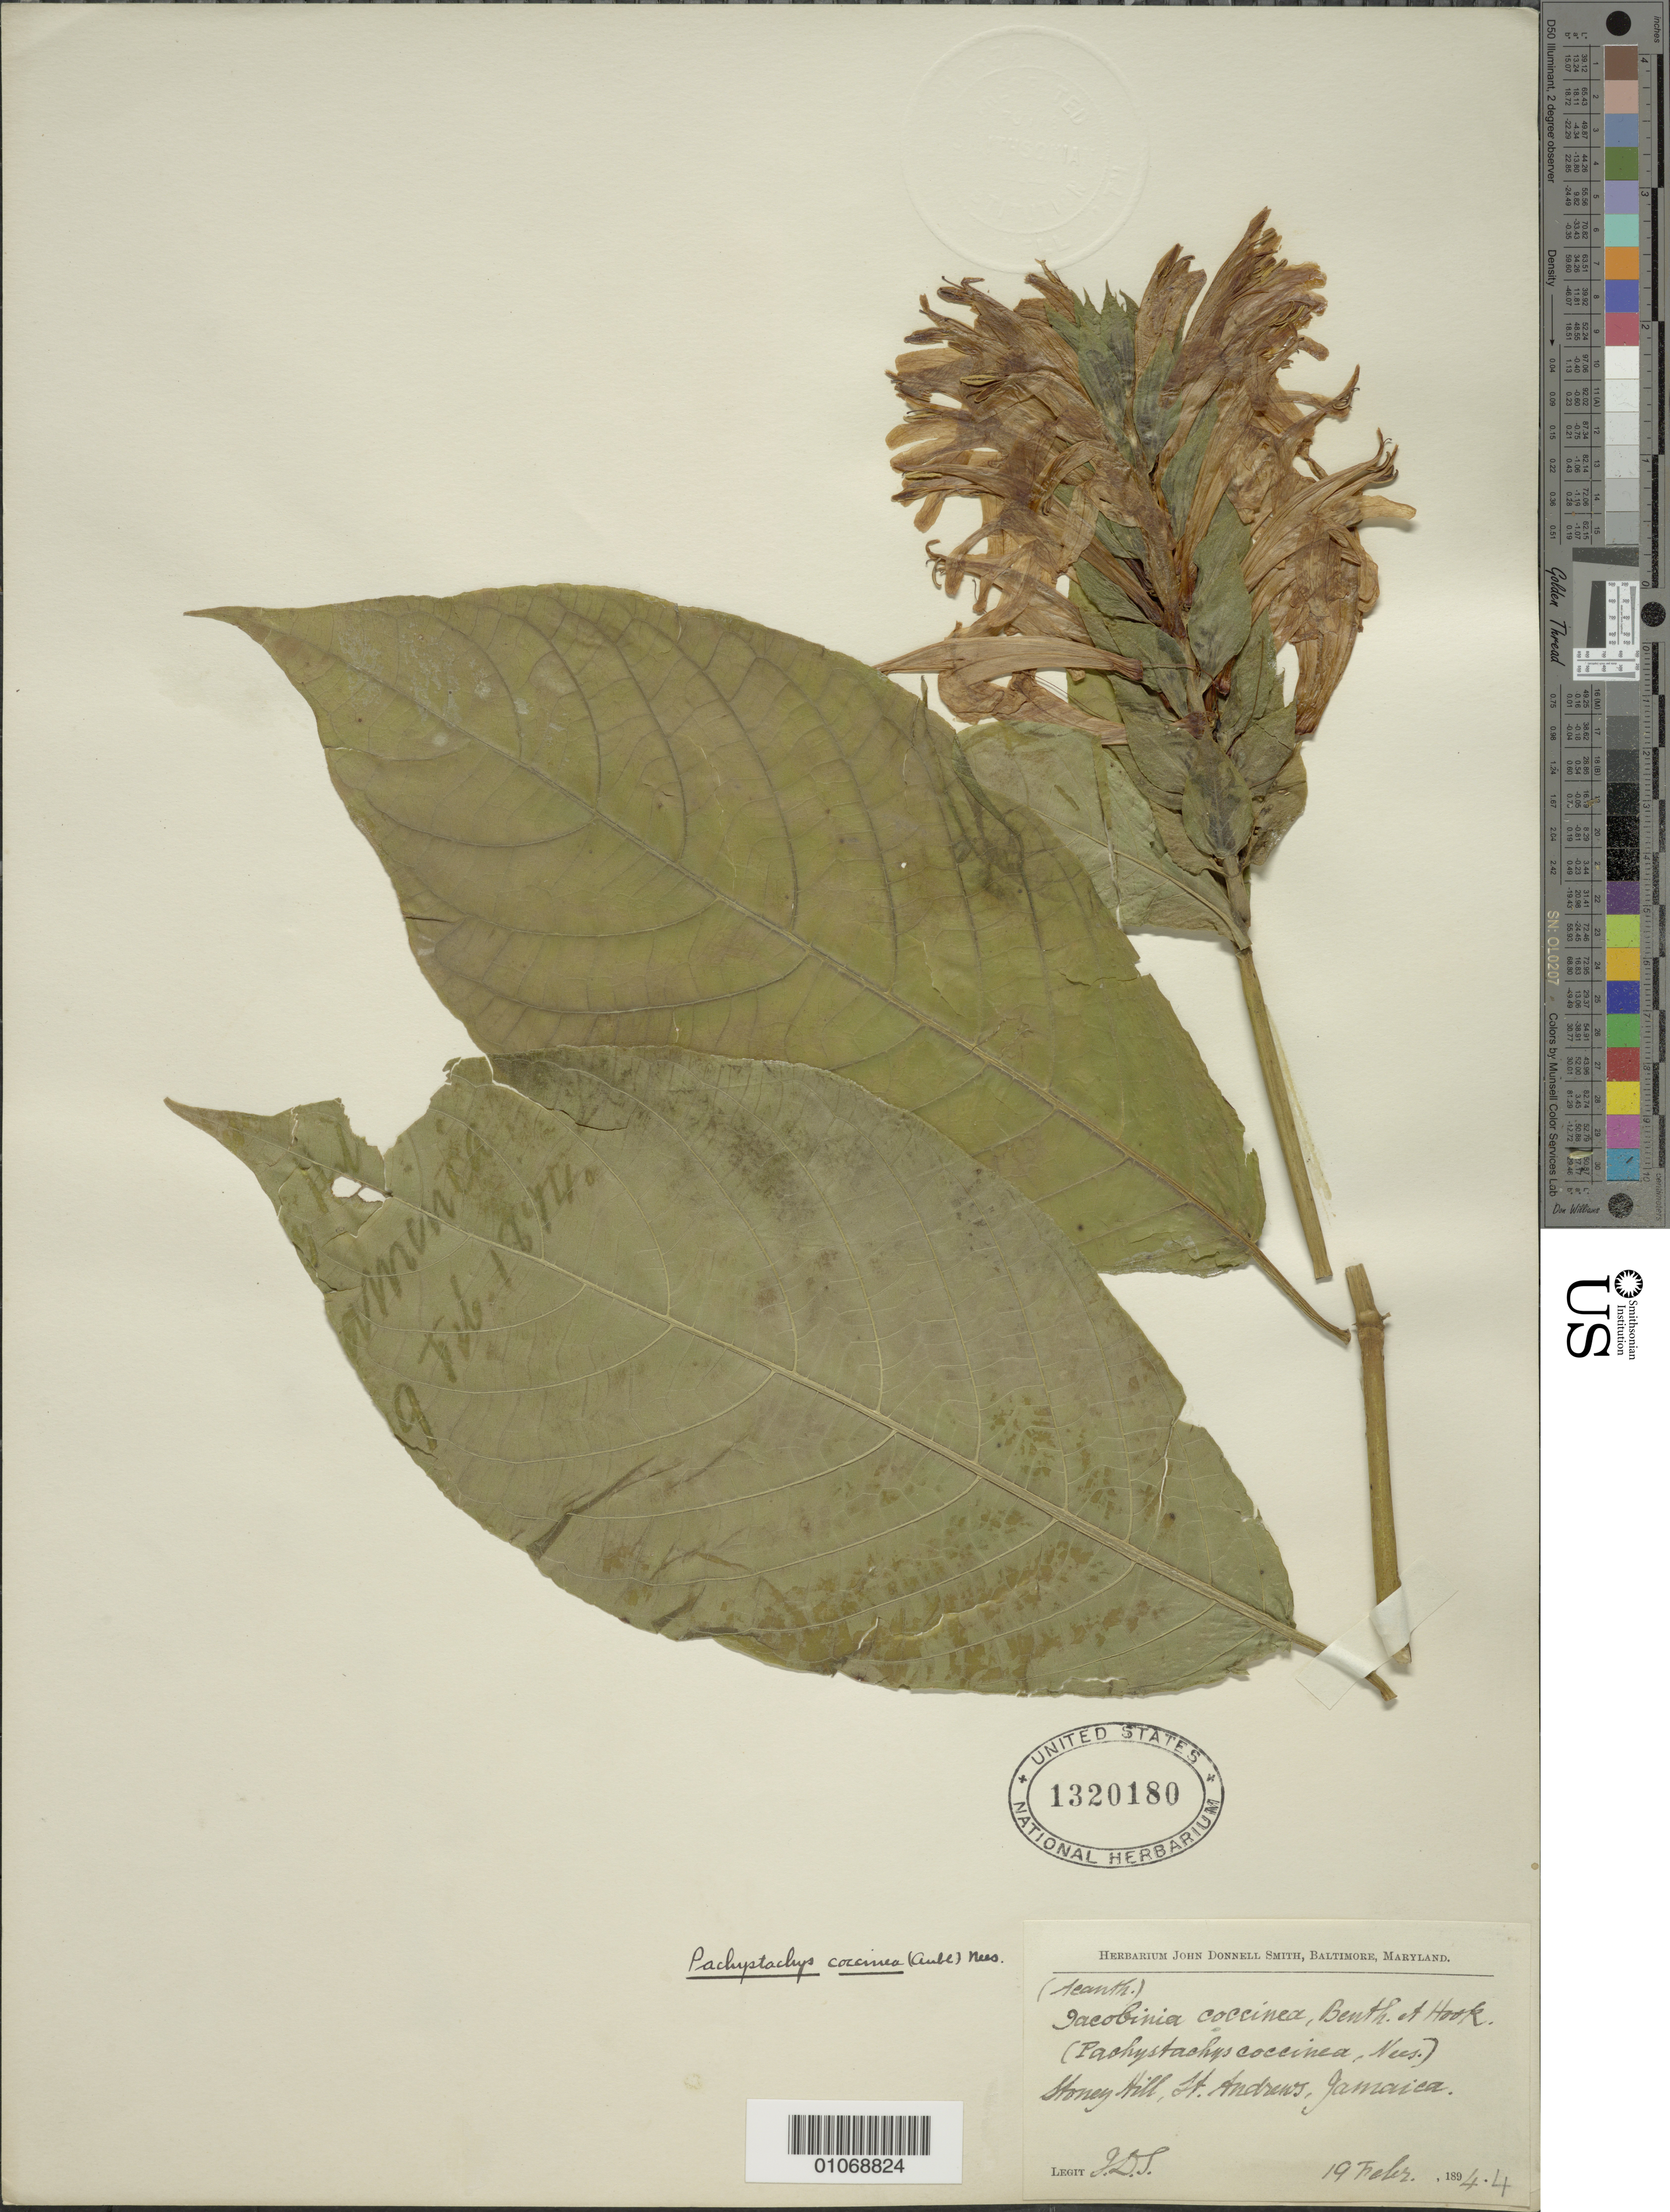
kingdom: Plantae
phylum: Tracheophyta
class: Magnoliopsida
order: Lamiales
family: Acanthaceae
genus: Pachystachys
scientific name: Pachystachys spicata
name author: (Ruiz & Pav.) Wassh.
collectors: J. Donnell Smith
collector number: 4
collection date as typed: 19 Feb 1894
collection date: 1894-02-19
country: Jamaica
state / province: Saint Andrew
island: Jamaica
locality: Stoney Hill.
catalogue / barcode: US 1320180